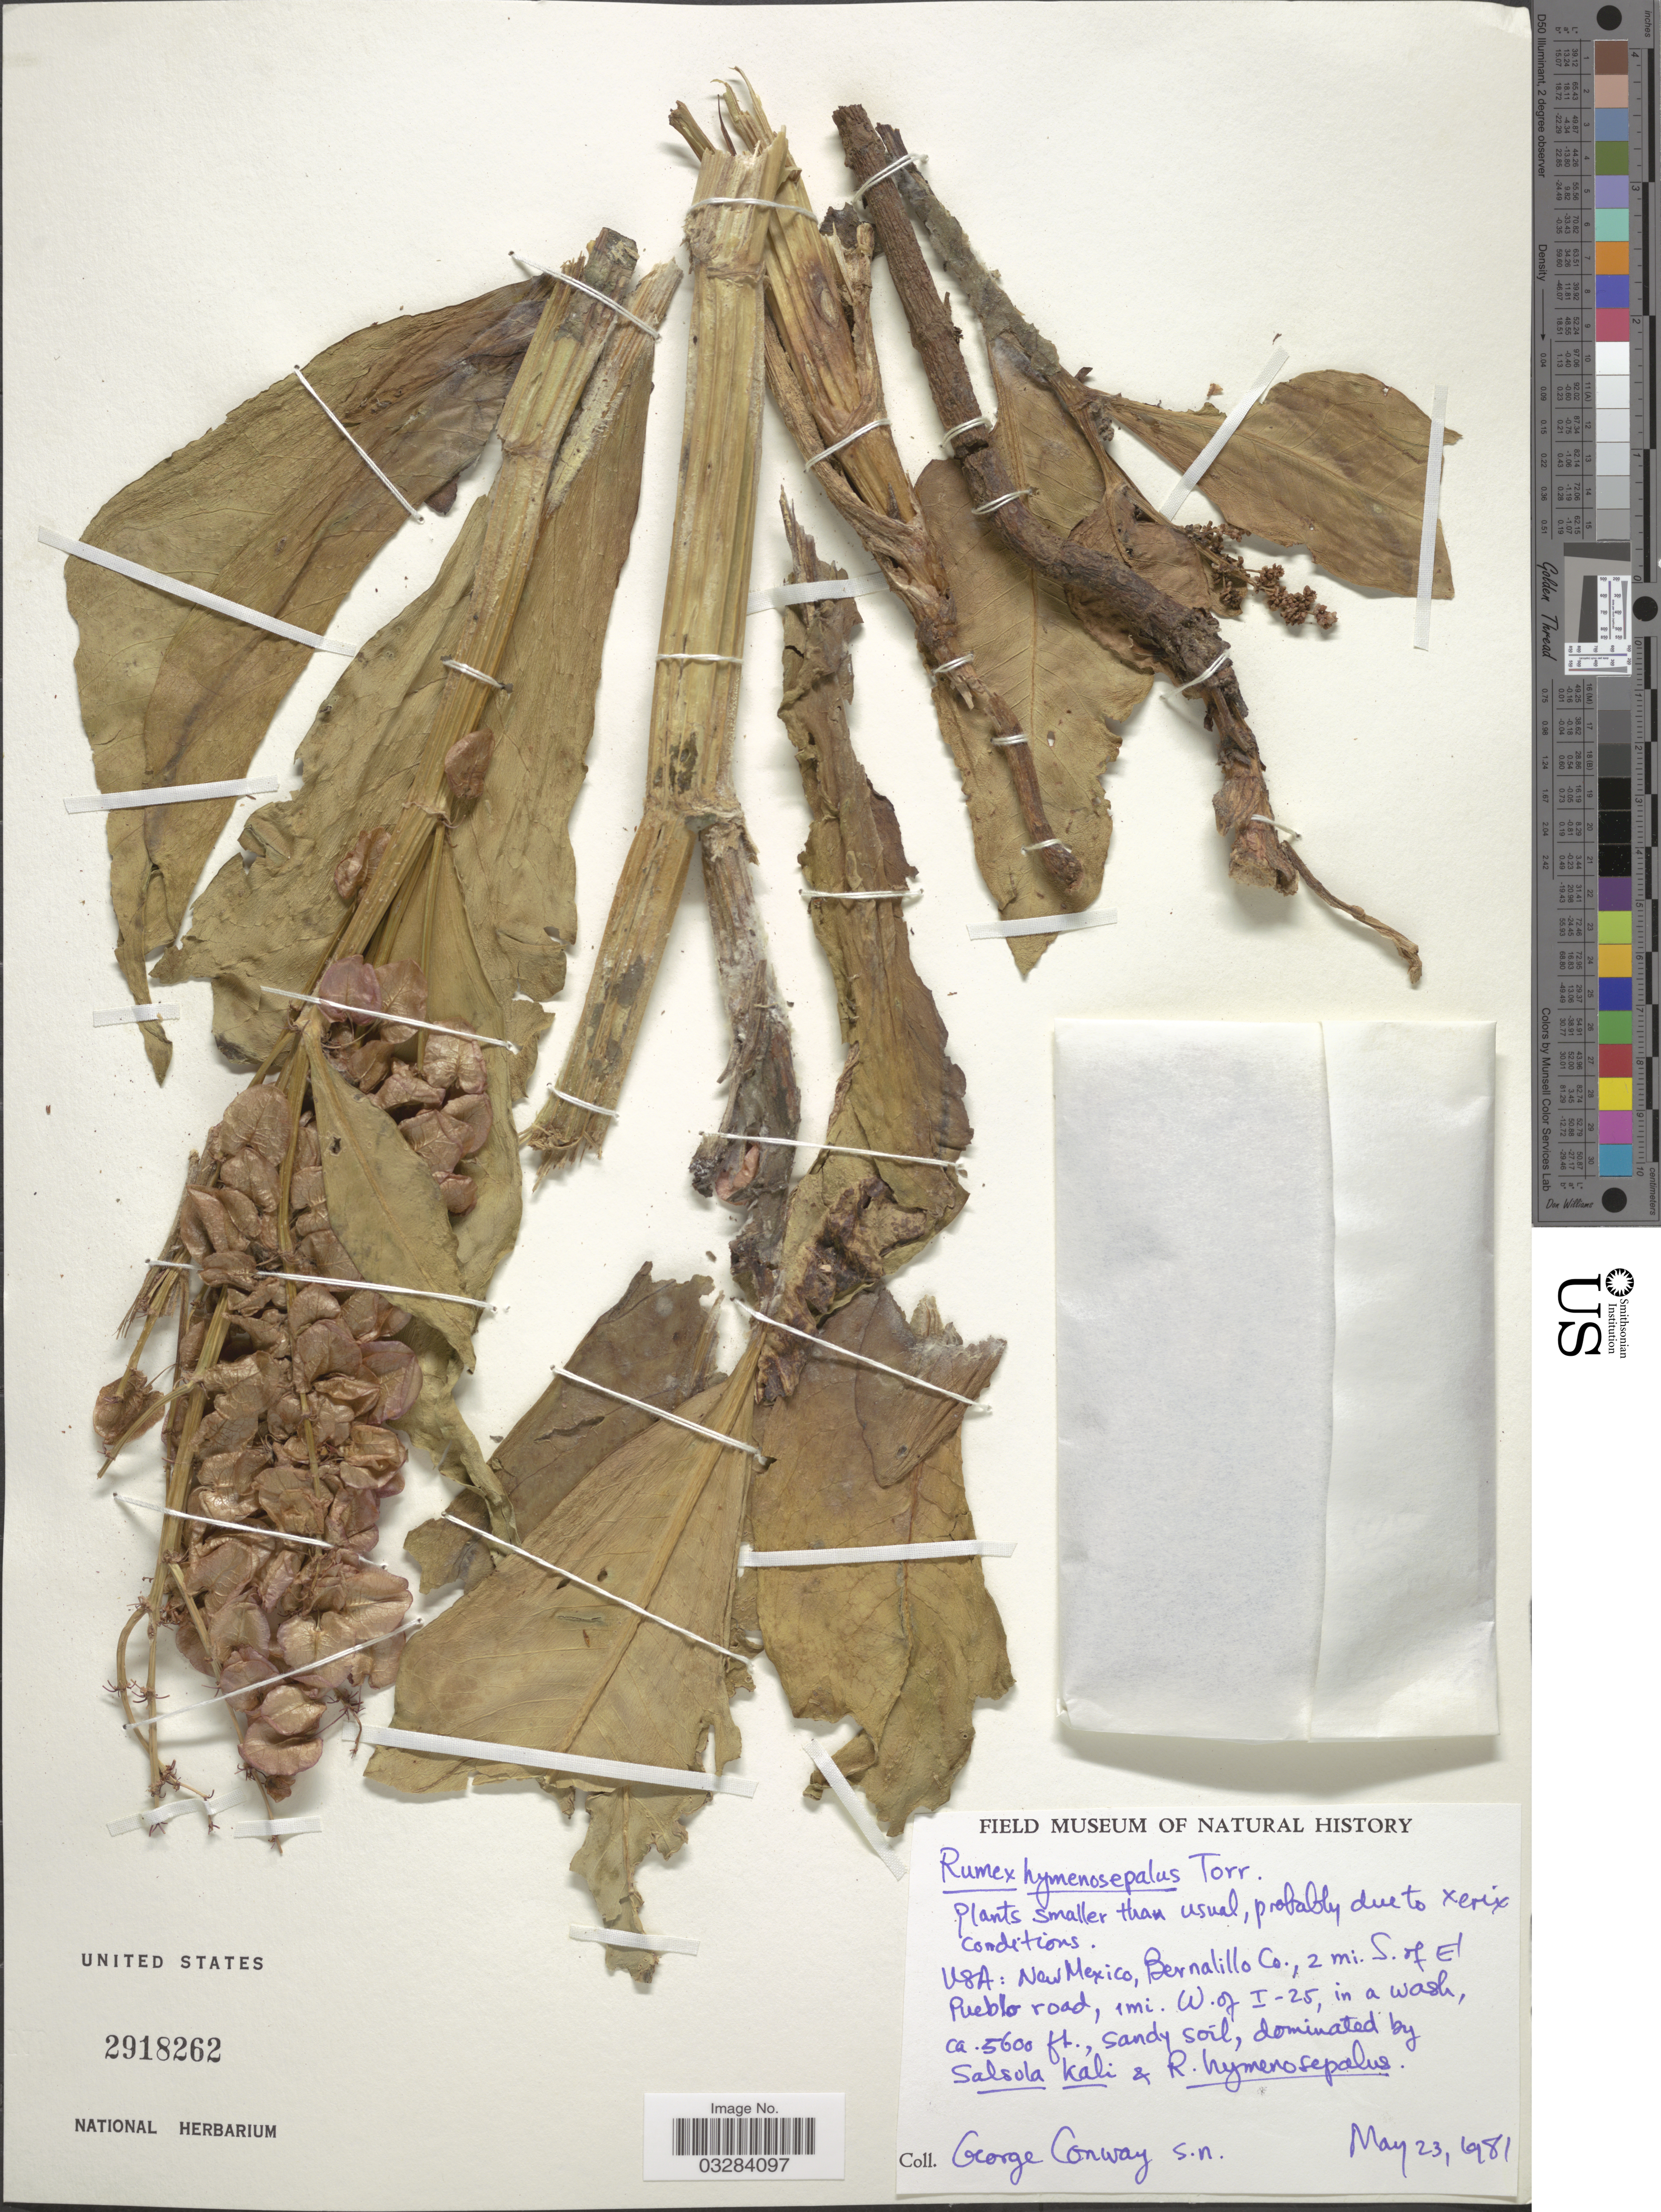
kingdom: Plantae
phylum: Tracheophyta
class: Magnoliopsida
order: Caryophyllales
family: Polygonaceae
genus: Rumex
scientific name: Rumex hymenosepalus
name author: Torr.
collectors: G. Conway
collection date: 1981-05-23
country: United States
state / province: New Mexico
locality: Bernalillo Co., 2 mi. S. of El Pueblo road, 1 mi. W. of I-25.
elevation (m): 1707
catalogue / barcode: US 2918262